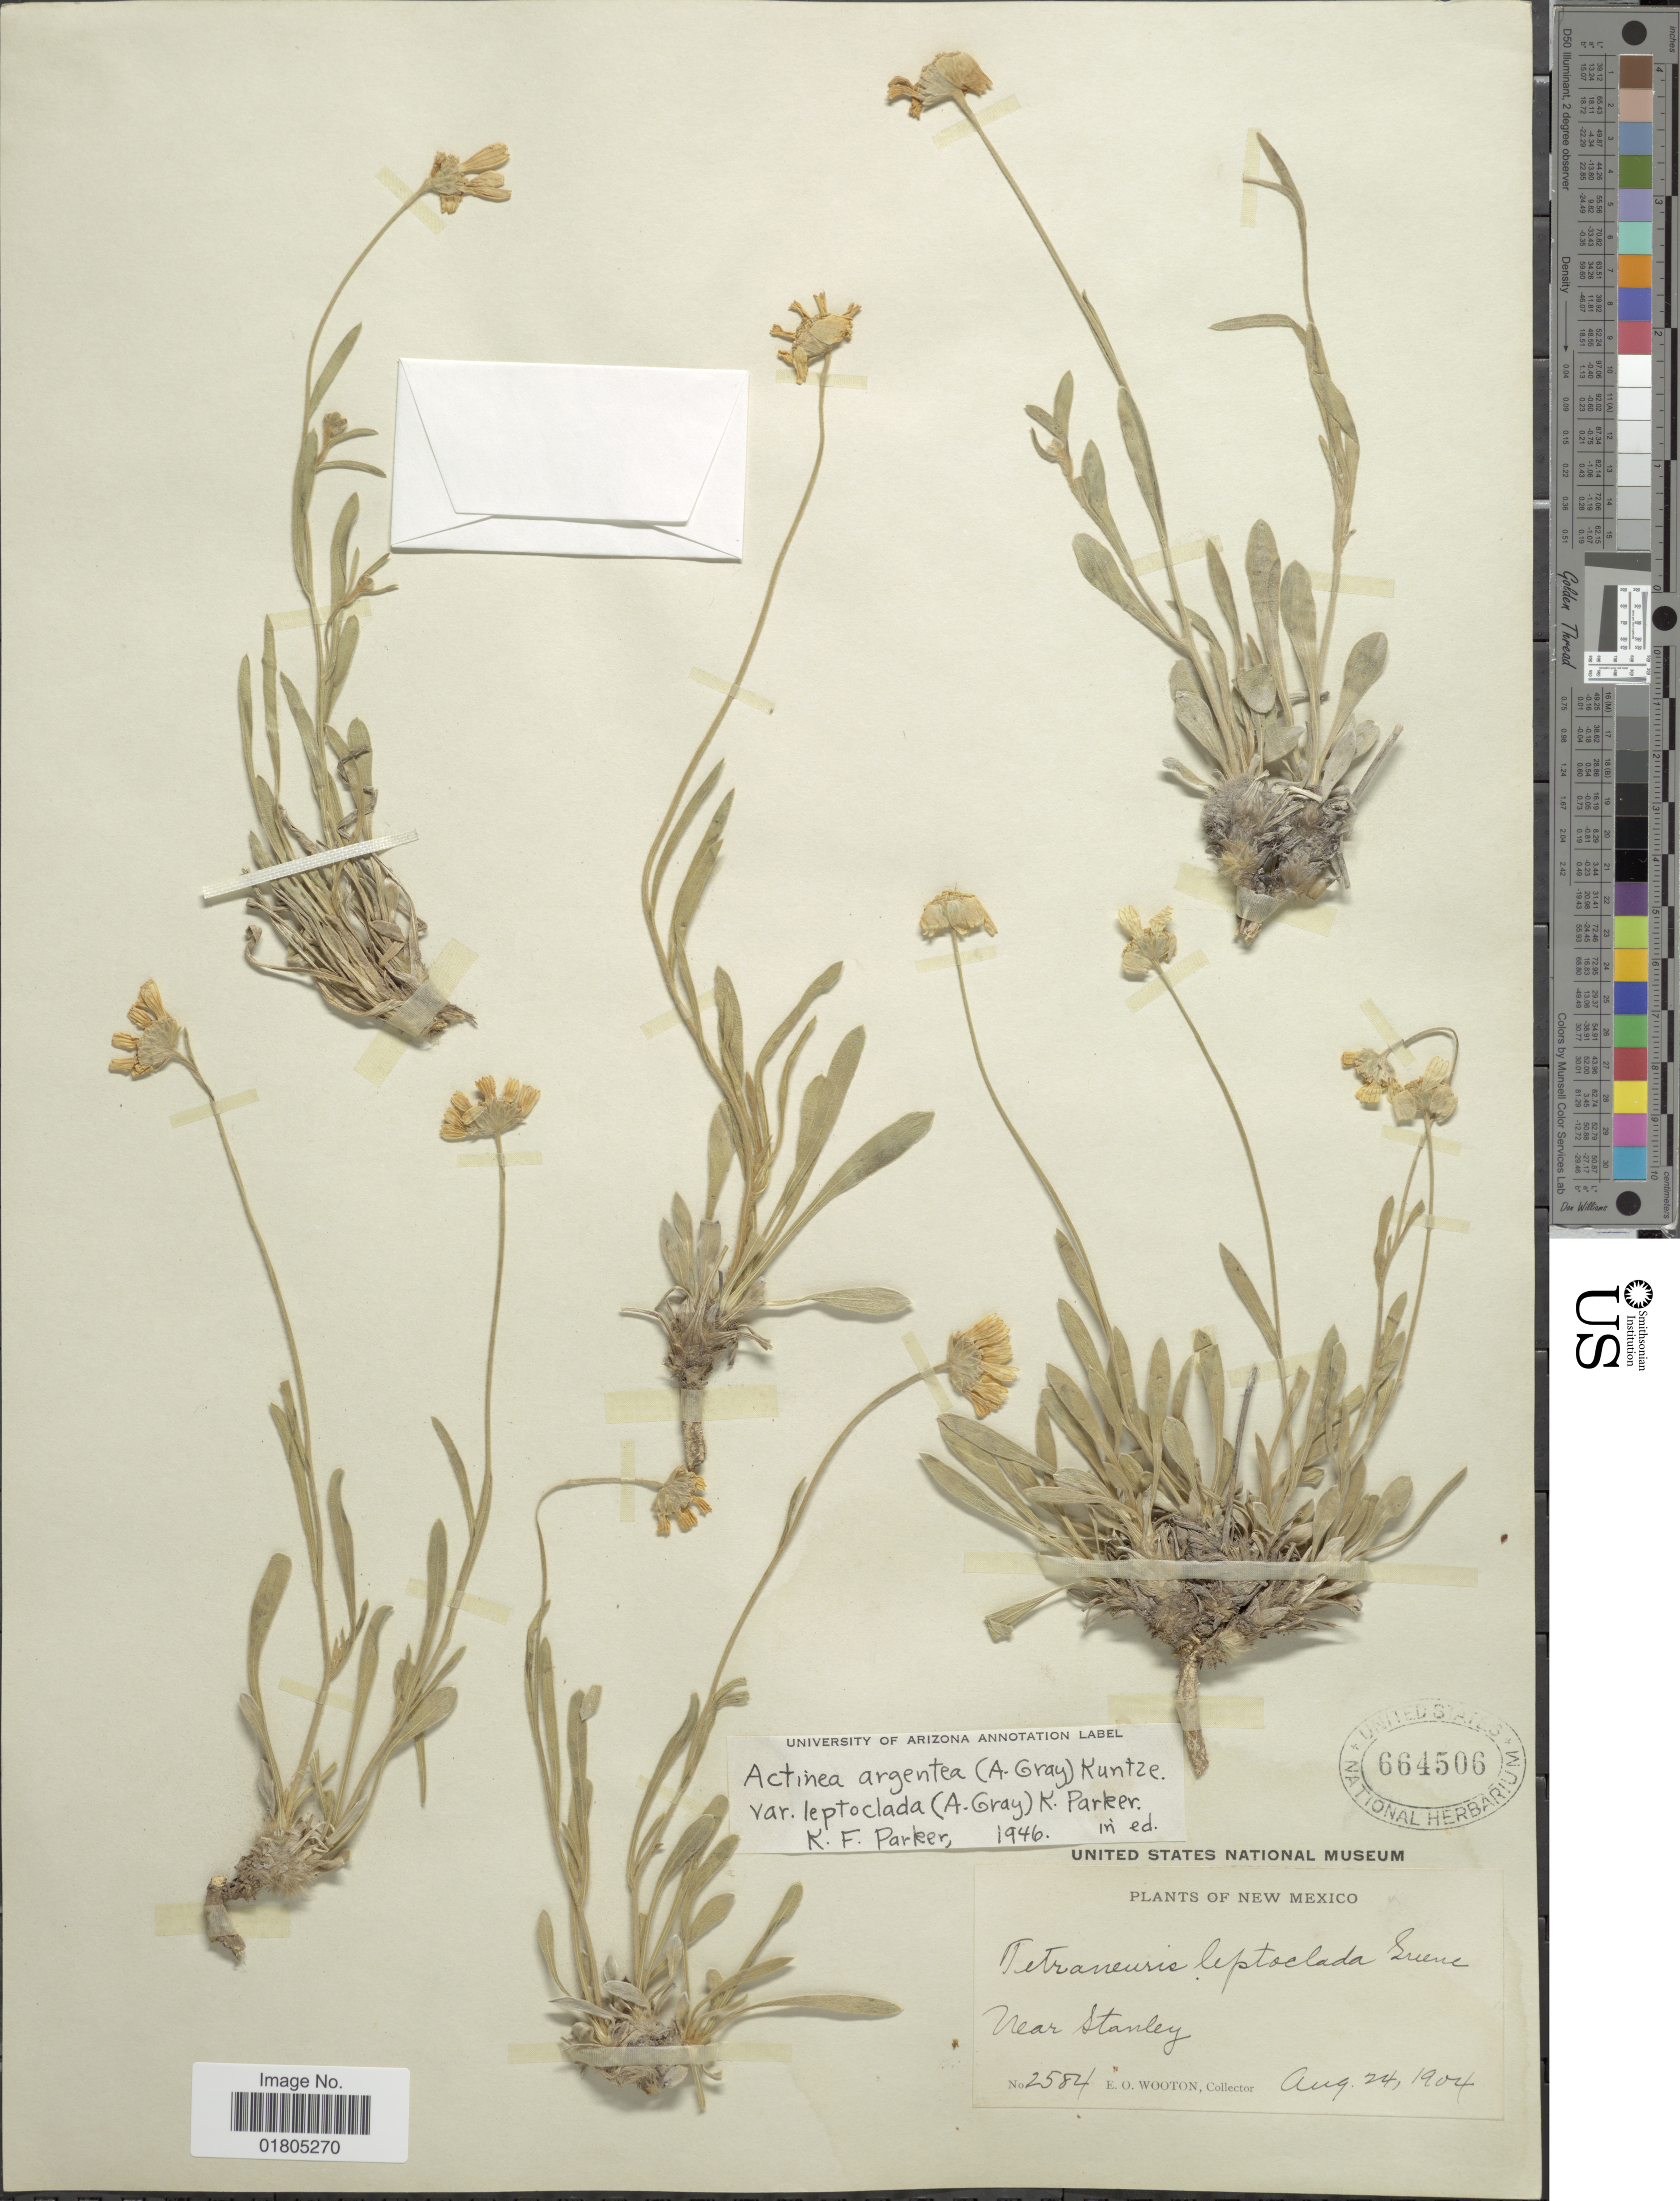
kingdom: Plantae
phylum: Tracheophyta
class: Magnoliopsida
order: Asterales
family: Asteraceae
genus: Actinea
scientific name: Actinea argentea var. leptoclada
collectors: E. O. Wooton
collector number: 2584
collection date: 1904-08-24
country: United States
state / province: New Mexico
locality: Near Stanley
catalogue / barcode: US 664506